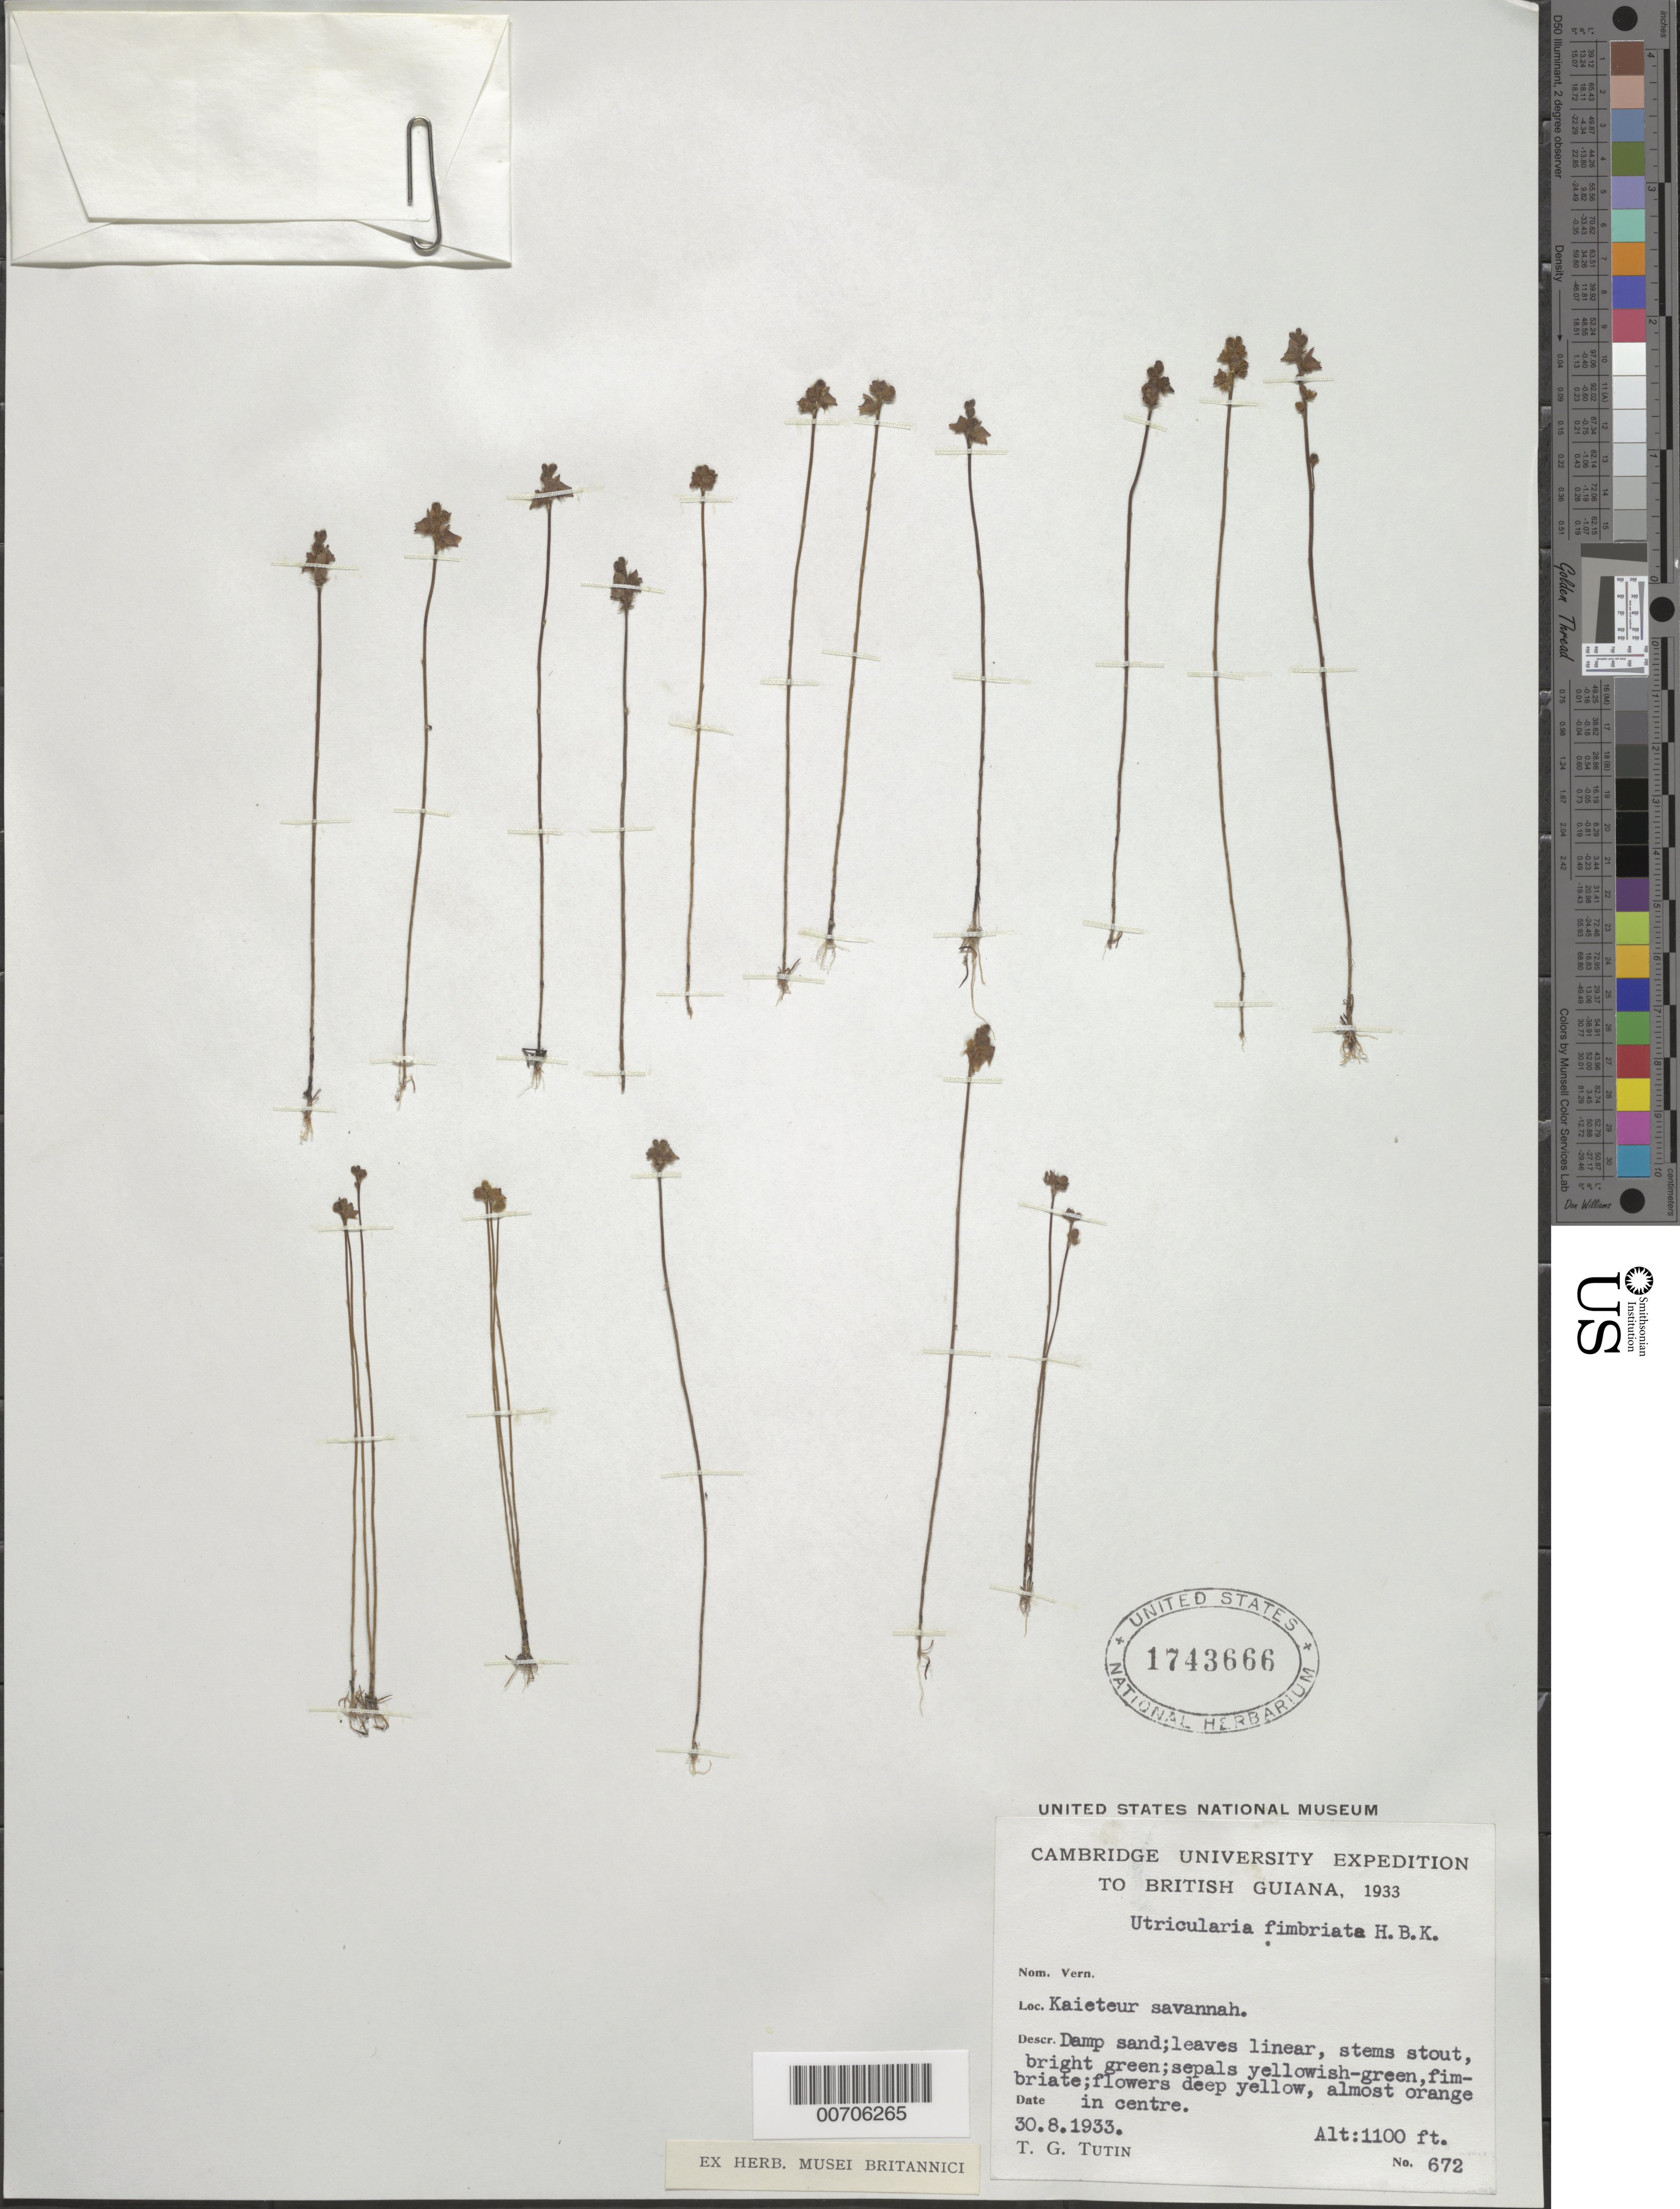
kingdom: Plantae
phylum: Tracheophyta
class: Magnoliopsida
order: Lamiales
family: Lentibulariaceae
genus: Utricularia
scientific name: Utricularia fimbriata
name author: Kunth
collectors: T. G. Tutin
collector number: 672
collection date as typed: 30-Aug-33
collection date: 1933-08-30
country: Guyana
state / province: Potaro-Siparuni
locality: Kaieteur Savanna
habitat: Damp sand; savanna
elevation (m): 335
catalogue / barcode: US 1743666